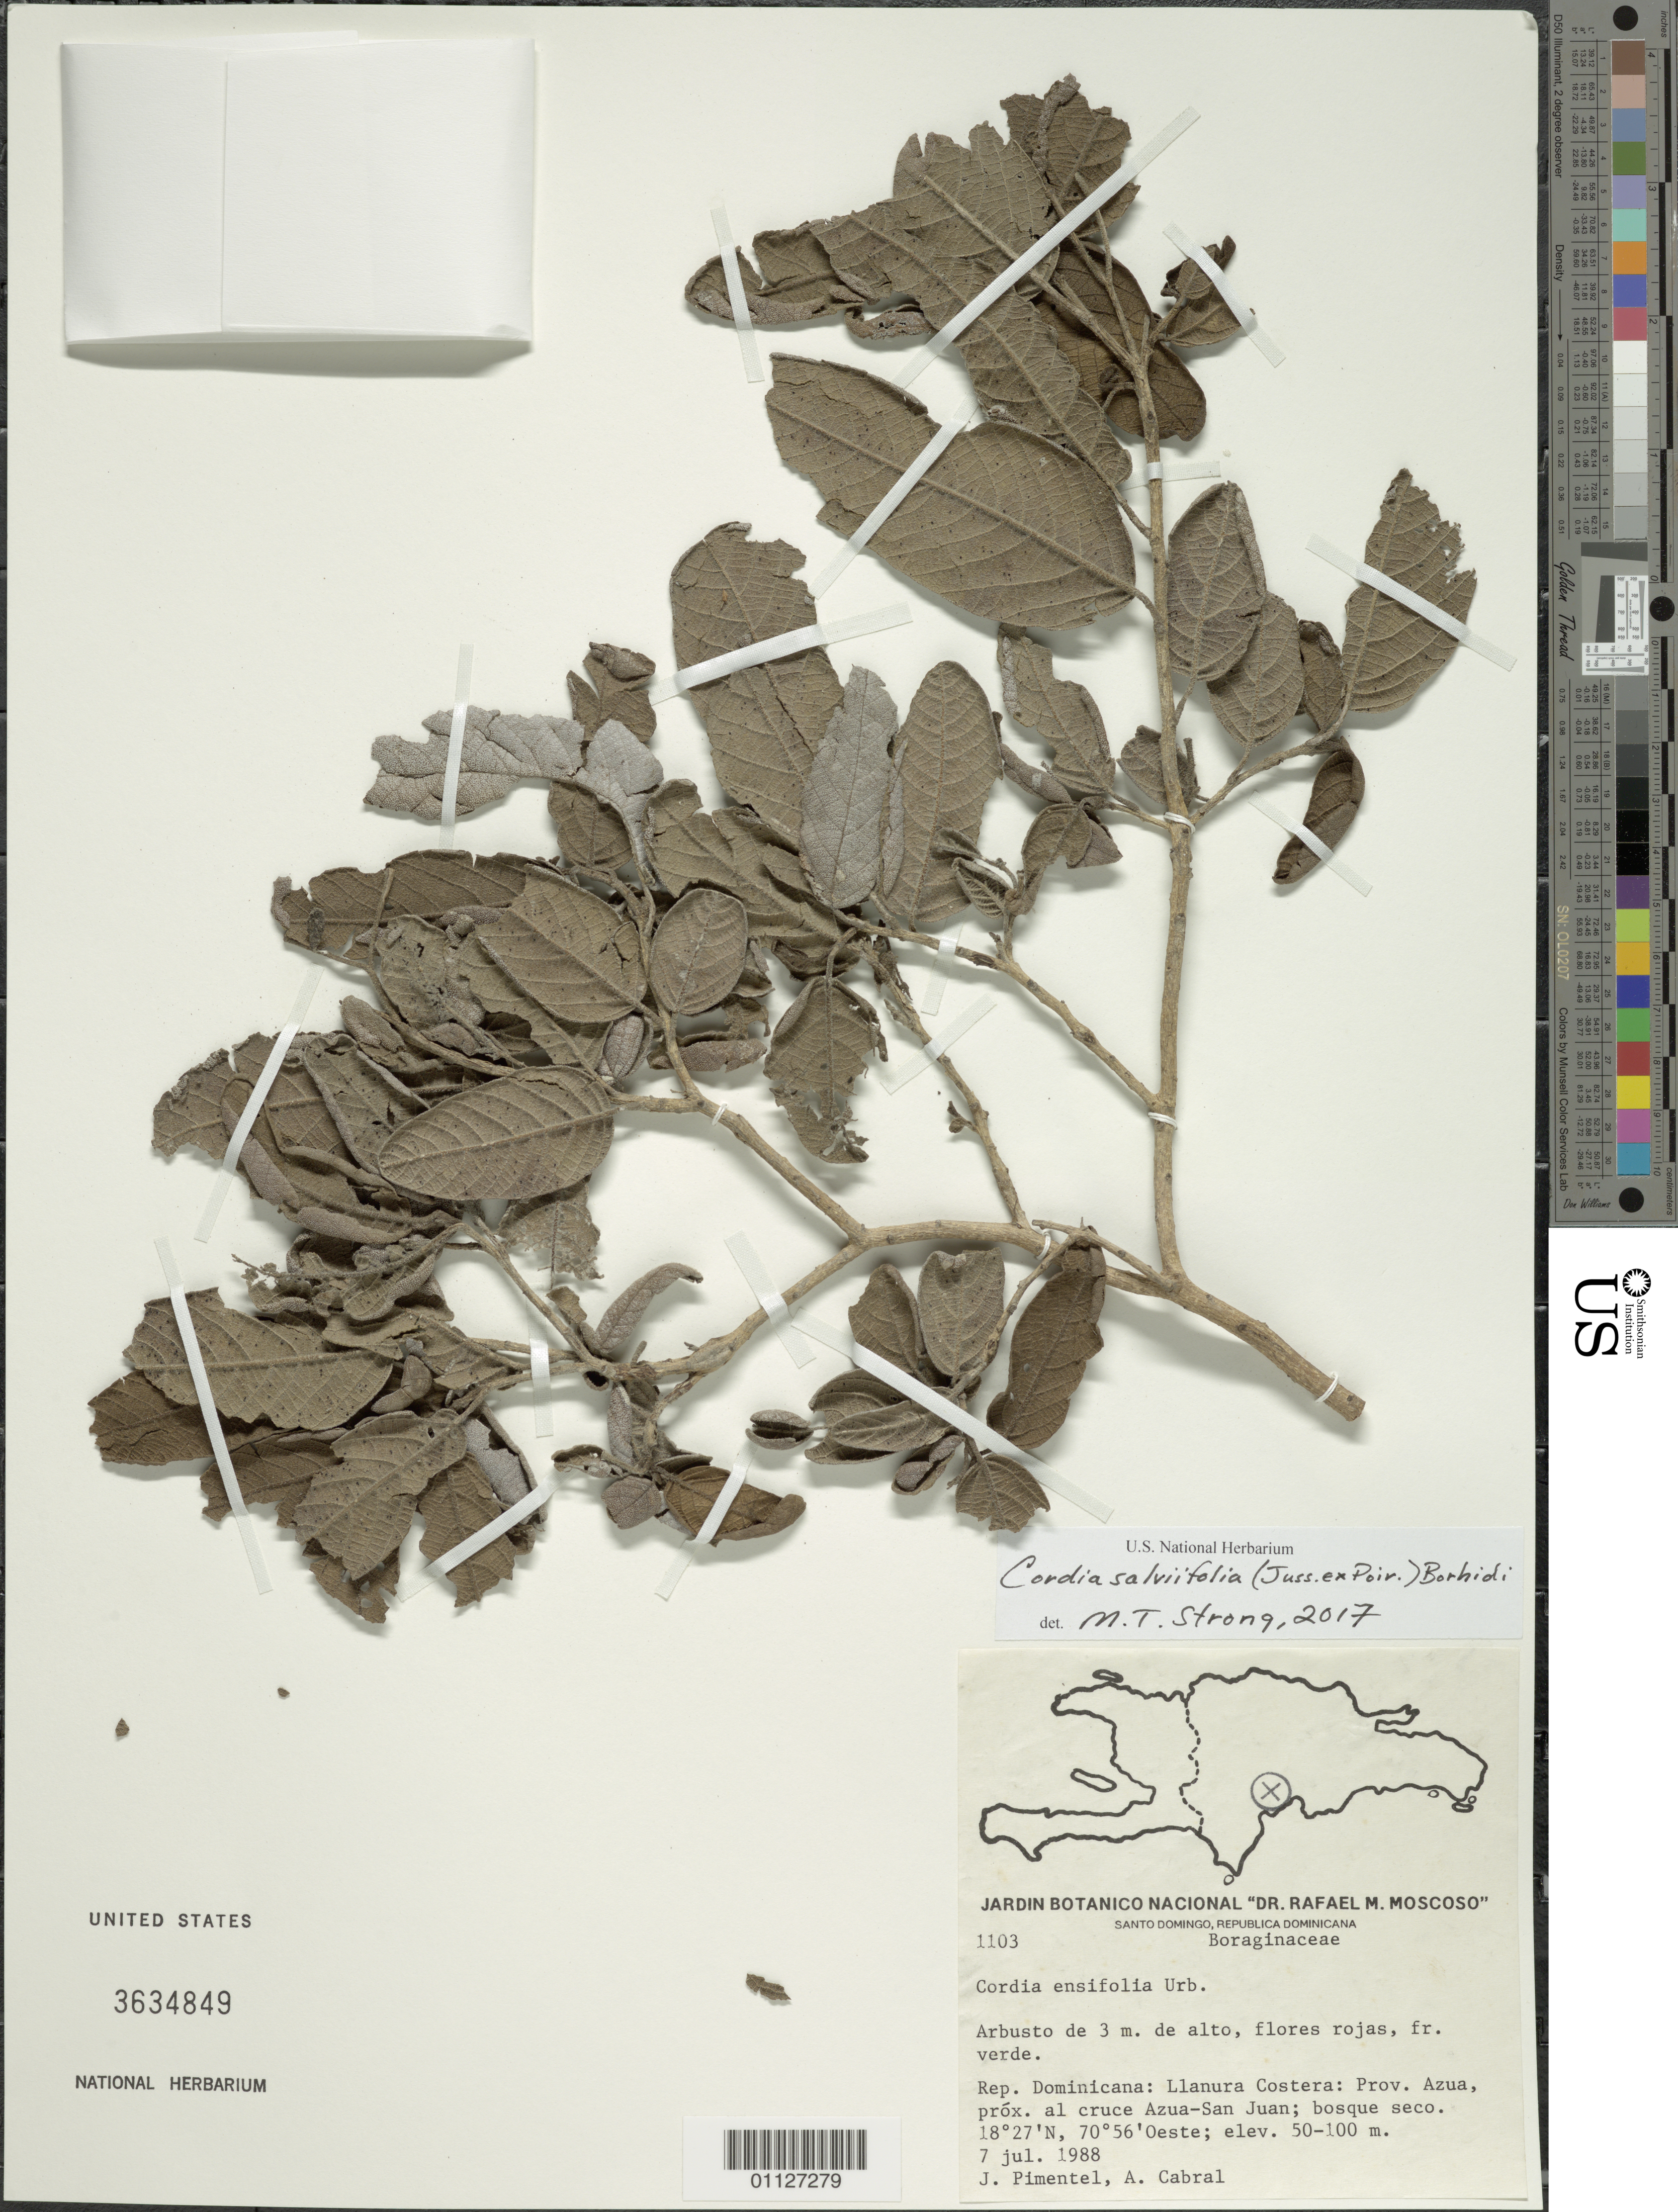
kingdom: Plantae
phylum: Tracheophyta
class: Magnoliopsida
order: Boraginales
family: Cordiaceae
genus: Varronia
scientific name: Varronia salviifolia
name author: (Juss. ex Poir.) Borhidi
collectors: J. Pimentel & A. Cabral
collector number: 1103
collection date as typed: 07 Jul 1988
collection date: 1988-07-07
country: Dominican Republic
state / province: Azua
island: Hispaniola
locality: Llanura Costera: próx. al cruce Azua-San Juan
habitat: Bosque seco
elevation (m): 50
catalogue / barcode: US 3634849